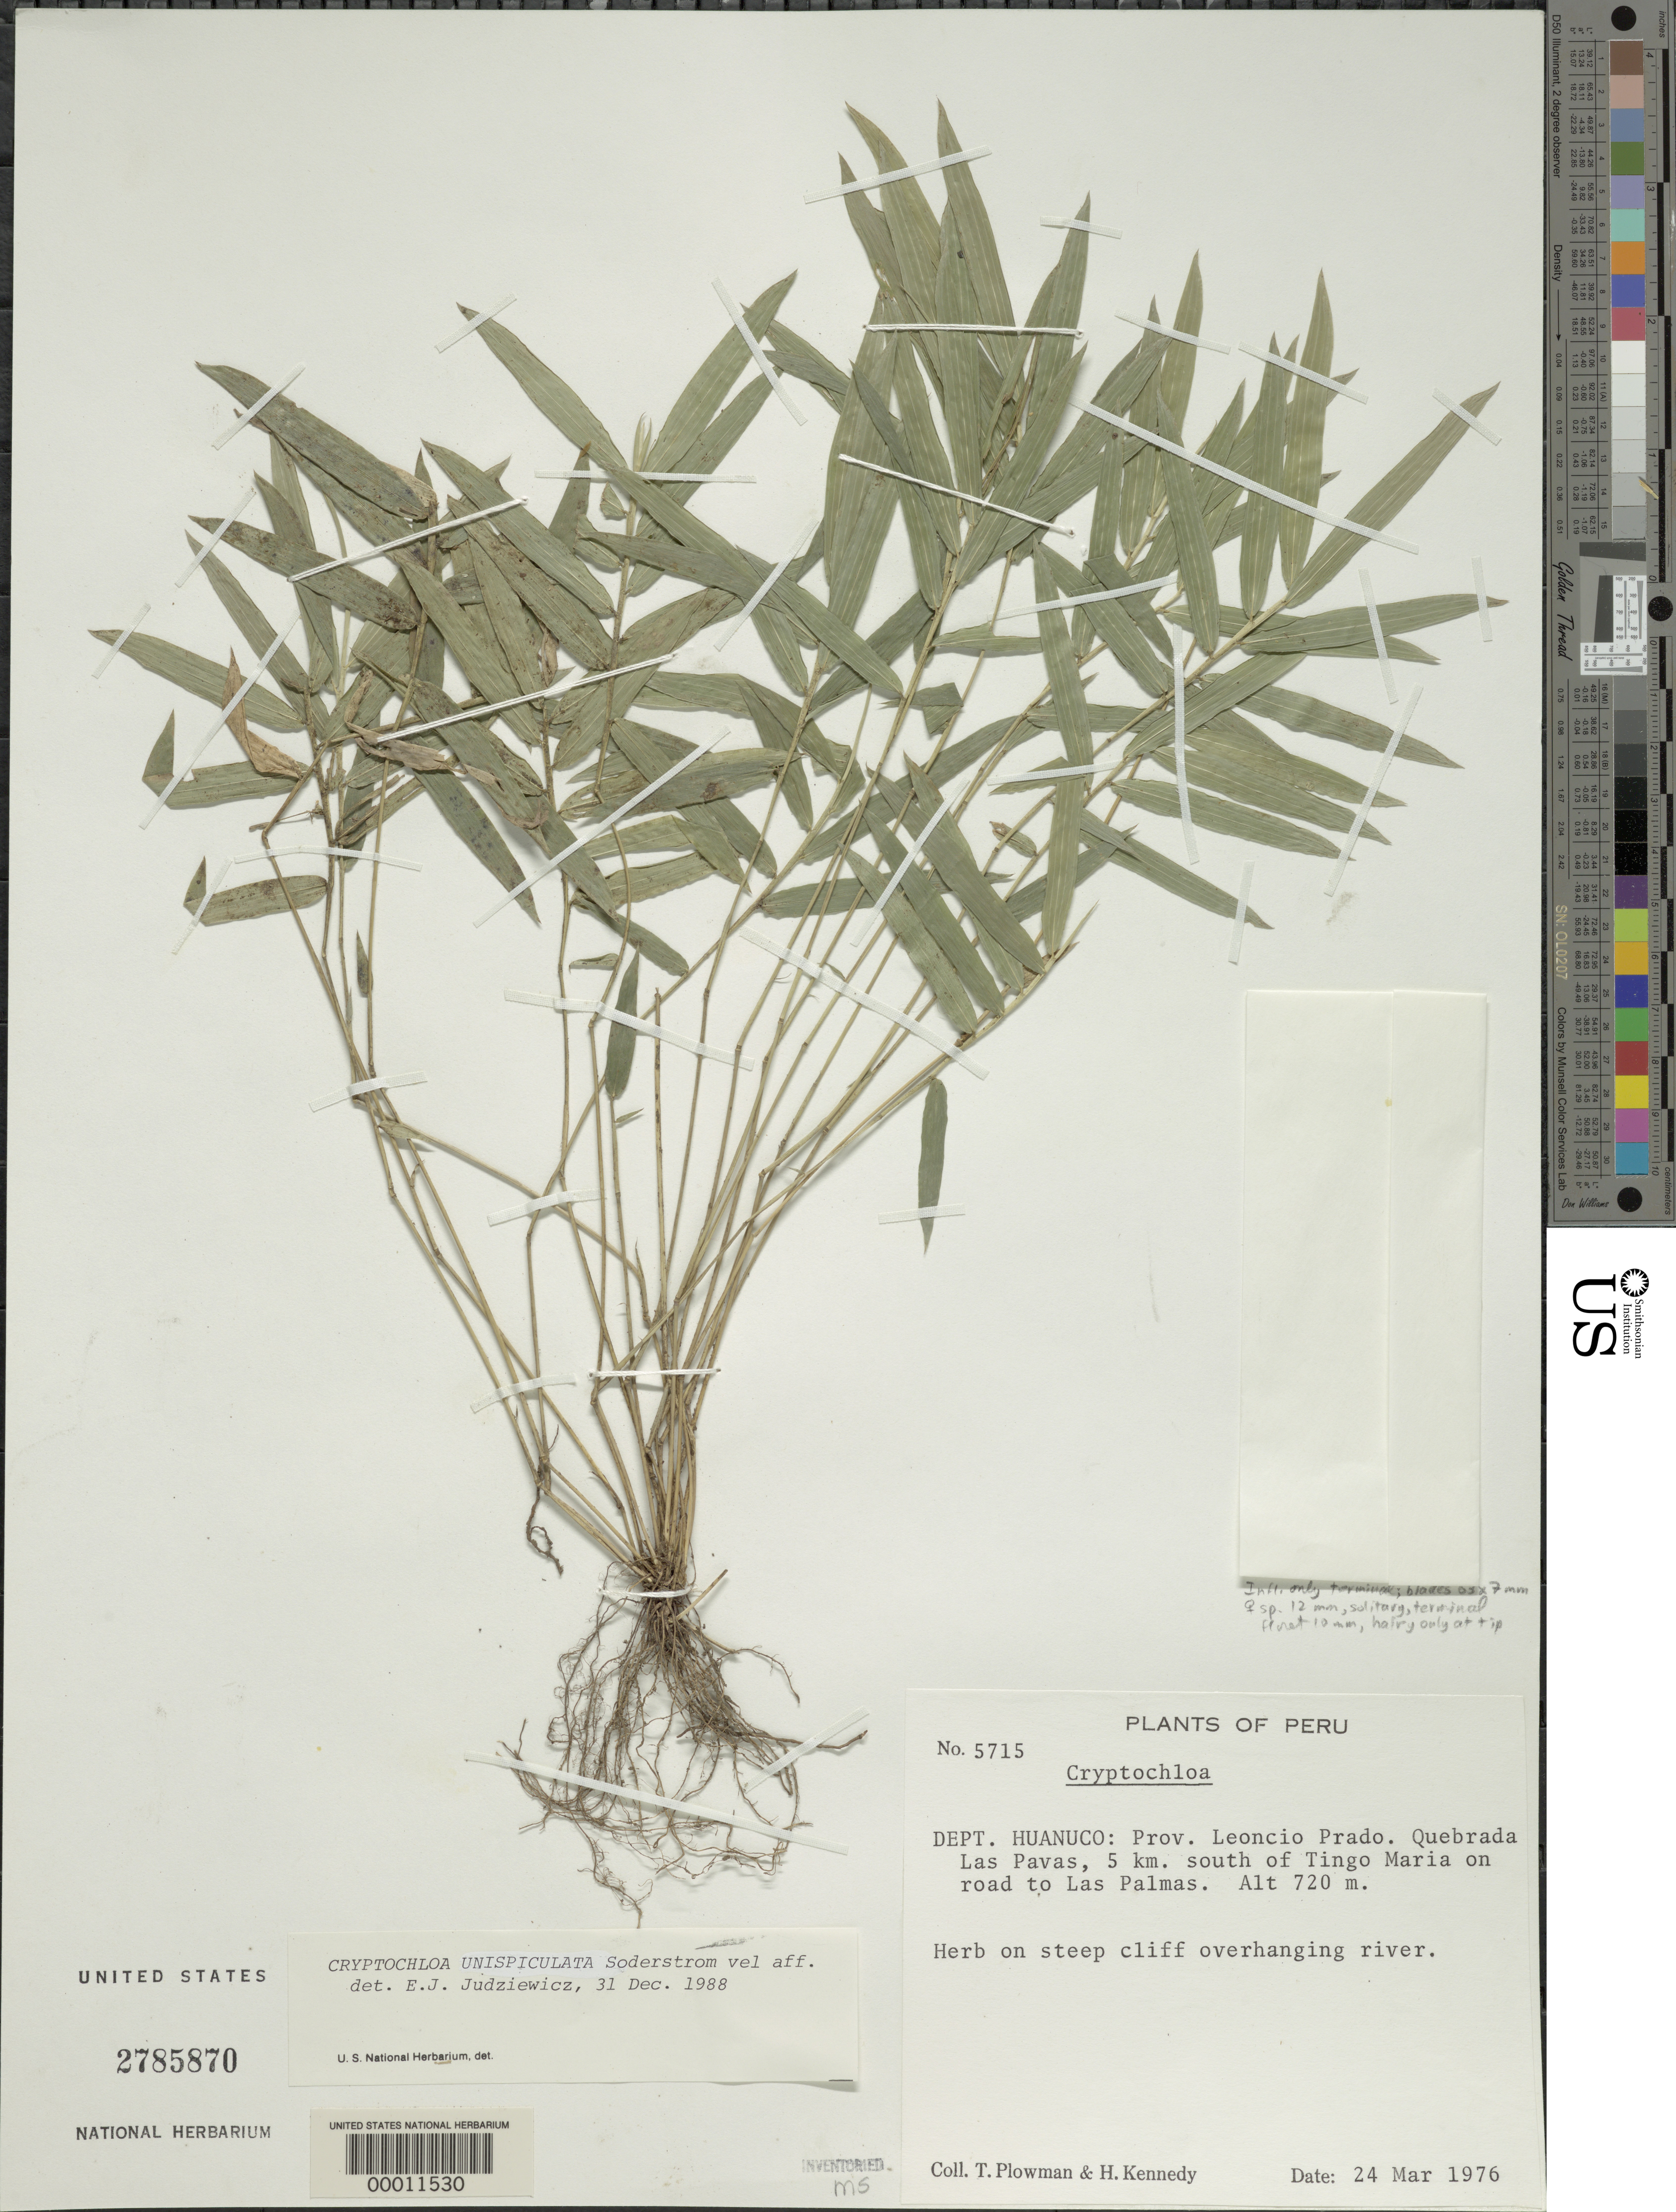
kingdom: Plantae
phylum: Tracheophyta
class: Liliopsida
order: Poales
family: Poaceae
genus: Cryptochloa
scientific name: Cryptochloa unispiculata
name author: Soderstr.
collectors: T. Plowman & H. Kennedy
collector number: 5715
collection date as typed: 24 Mar 1976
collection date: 1976-03-24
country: Peru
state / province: Huánuco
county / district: Leoncio Prado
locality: Quebrada Las Pavas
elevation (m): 720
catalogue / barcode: US 2785870